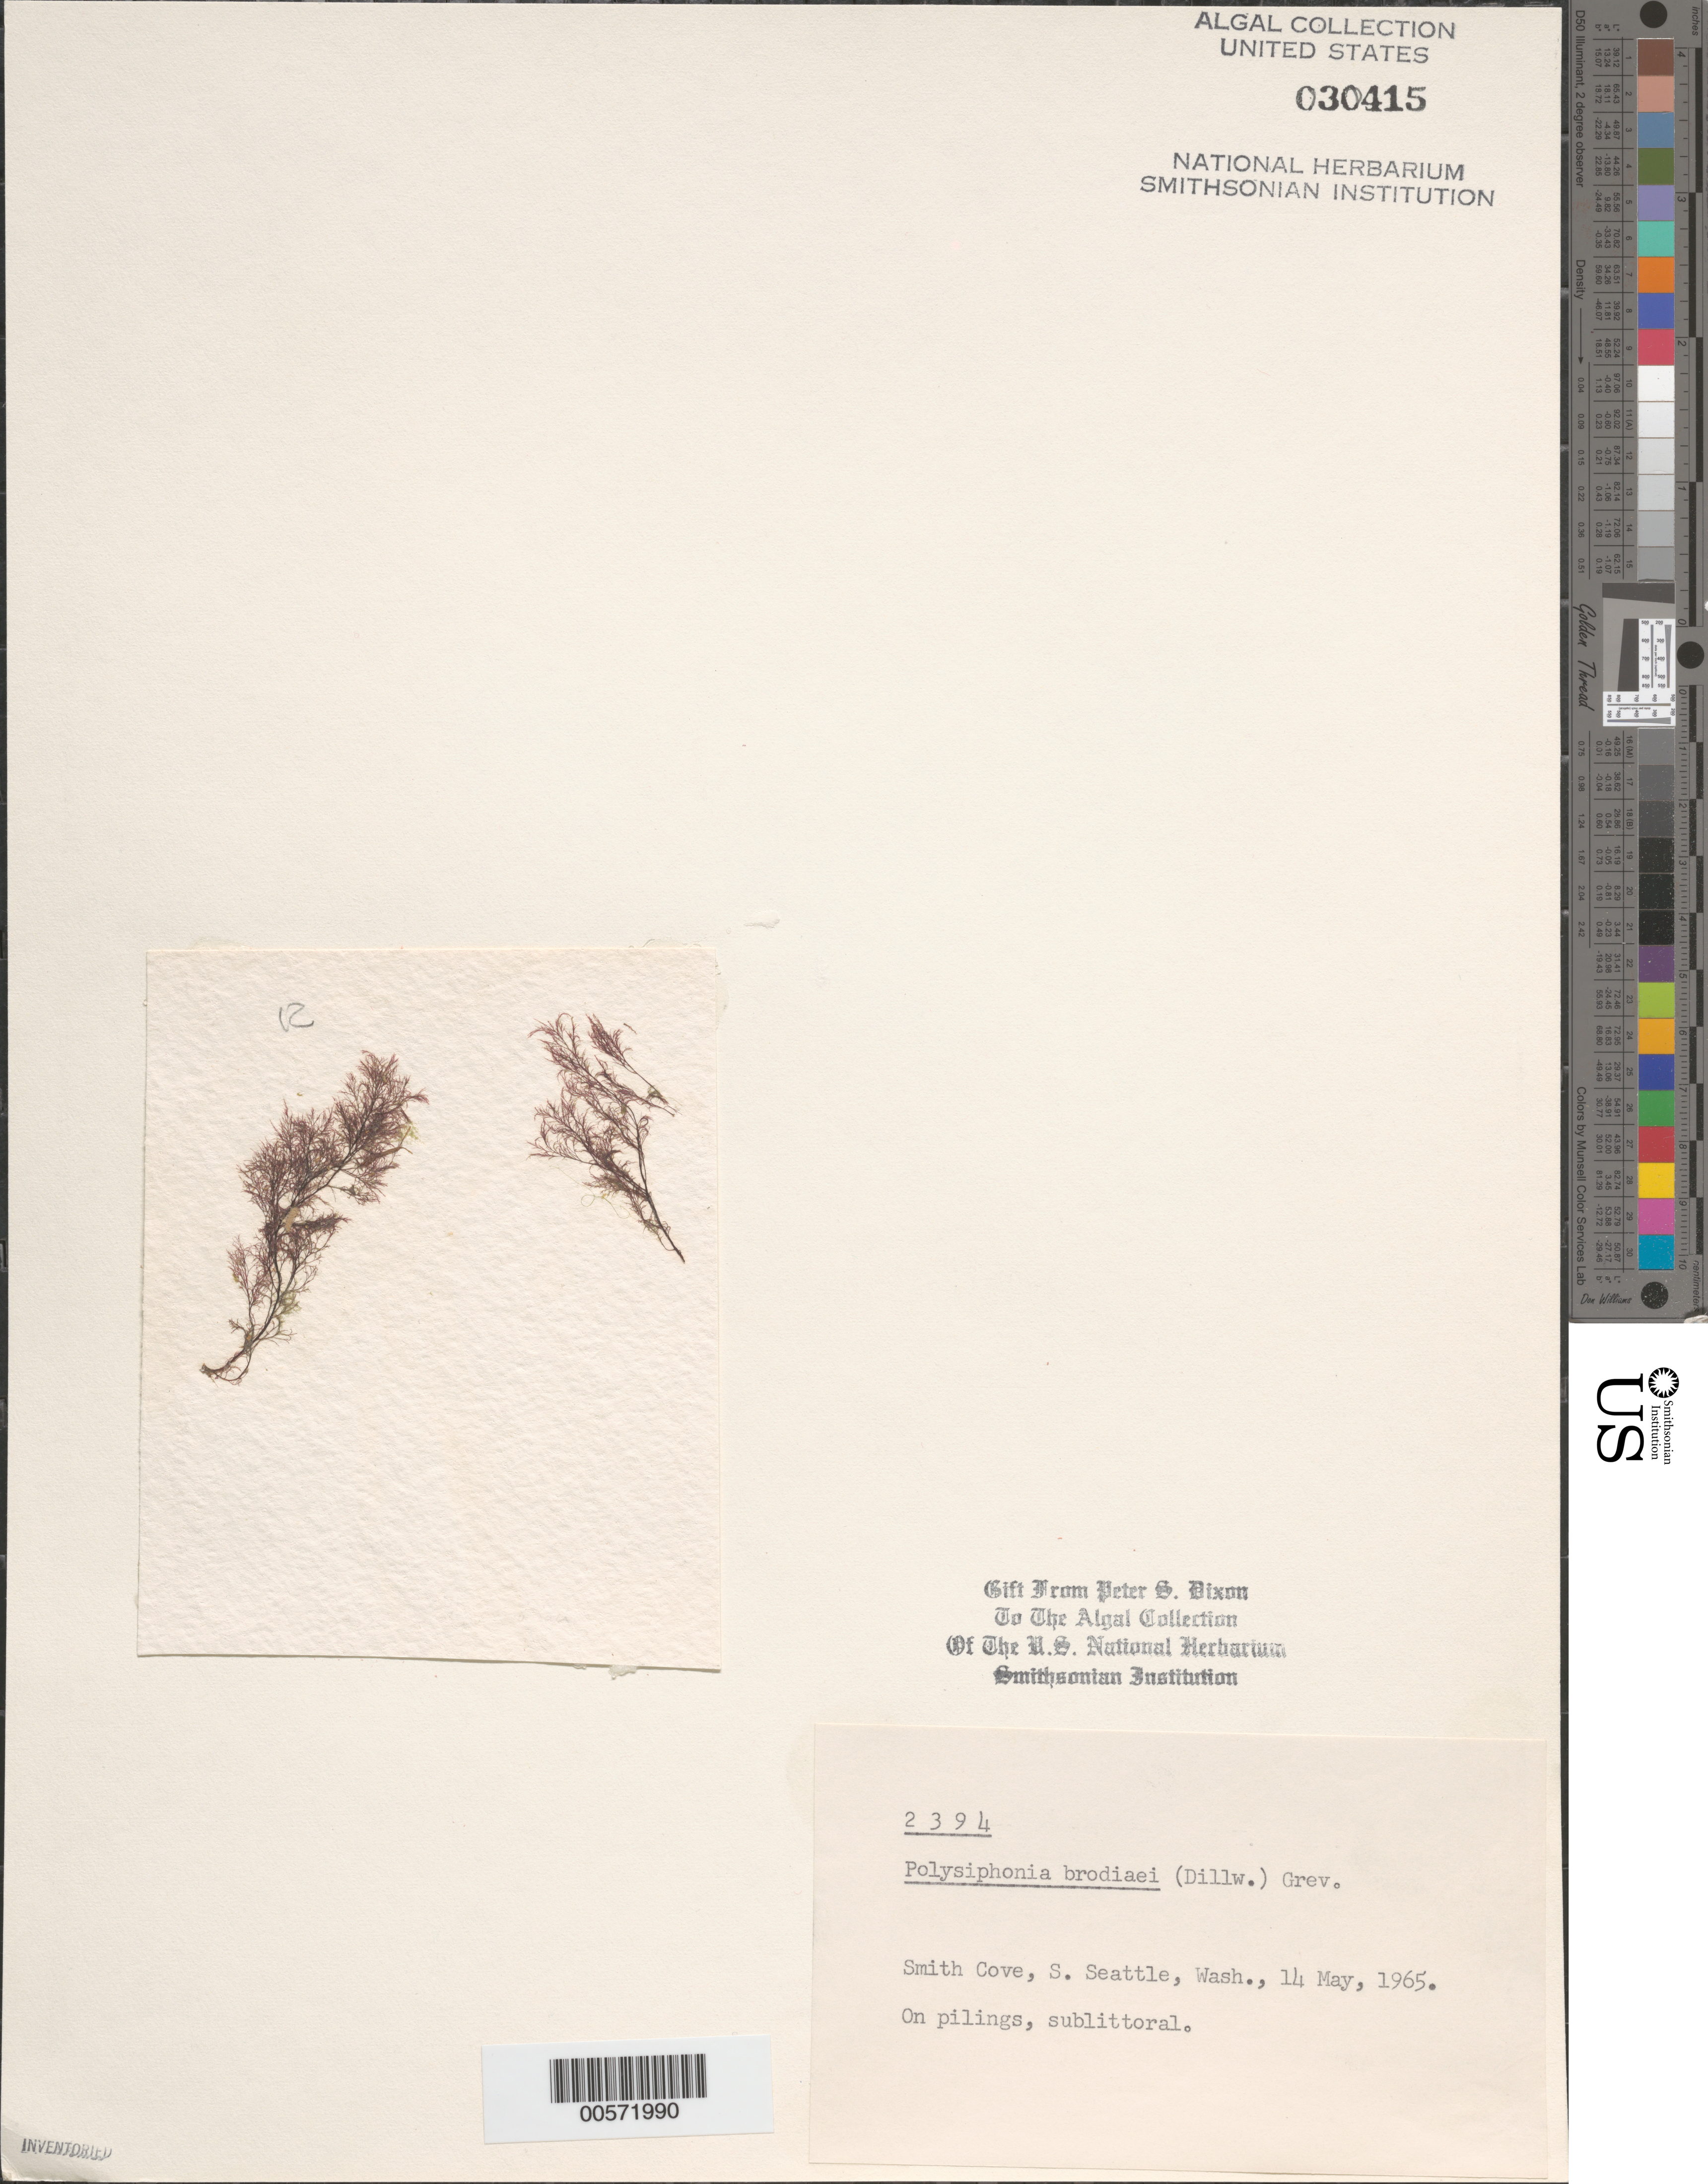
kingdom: Plantae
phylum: Rhodophyta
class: Florideophyceae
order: Ceramiales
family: Rhodomelaceae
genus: Polysiphonia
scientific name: Polysiphonia subulata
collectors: P. S. Dixon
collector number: PSD 2394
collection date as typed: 14 May 1965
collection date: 1965-05-14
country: United States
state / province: Washington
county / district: King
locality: Smith Cove, south Seattle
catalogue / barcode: US 30415